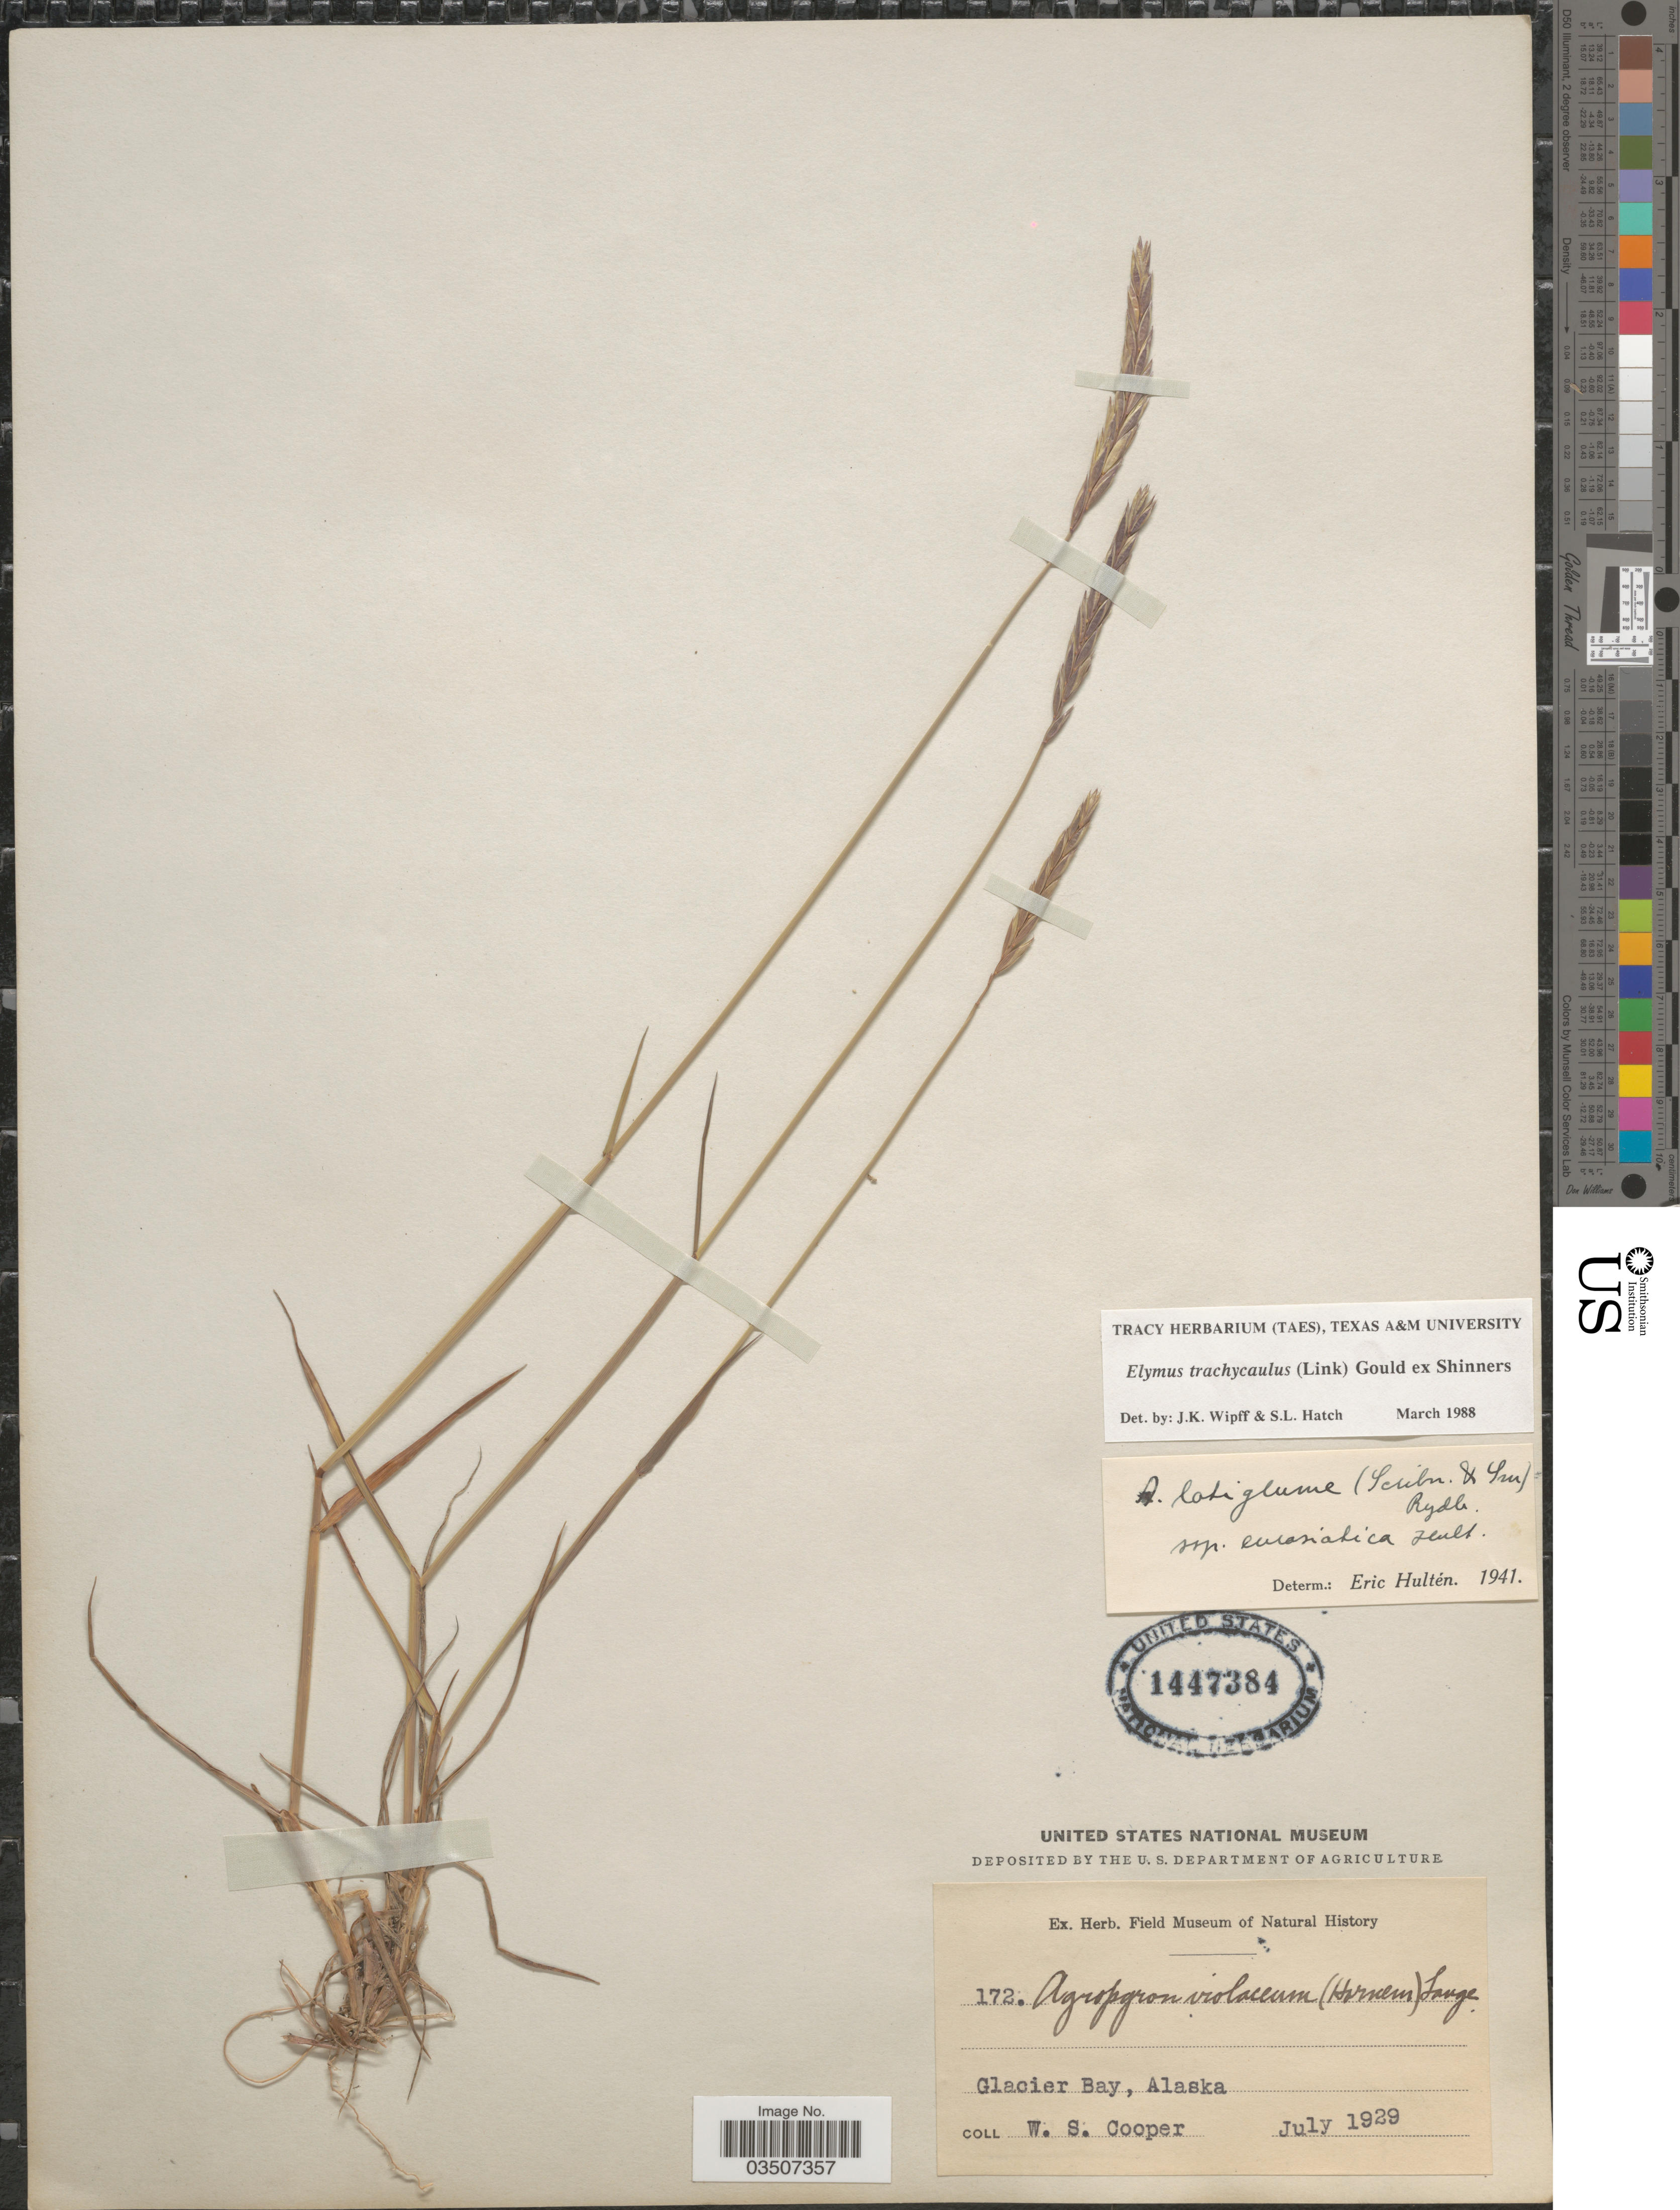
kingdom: Plantae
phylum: Tracheophyta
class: Liliopsida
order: Poales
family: Poaceae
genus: Elymus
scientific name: Elymus trachycaulus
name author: (Link) Gould ex Shinners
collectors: W. Cooper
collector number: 172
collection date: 1929-07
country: United States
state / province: Alaska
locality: Glacier Bay.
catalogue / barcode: US 1447384